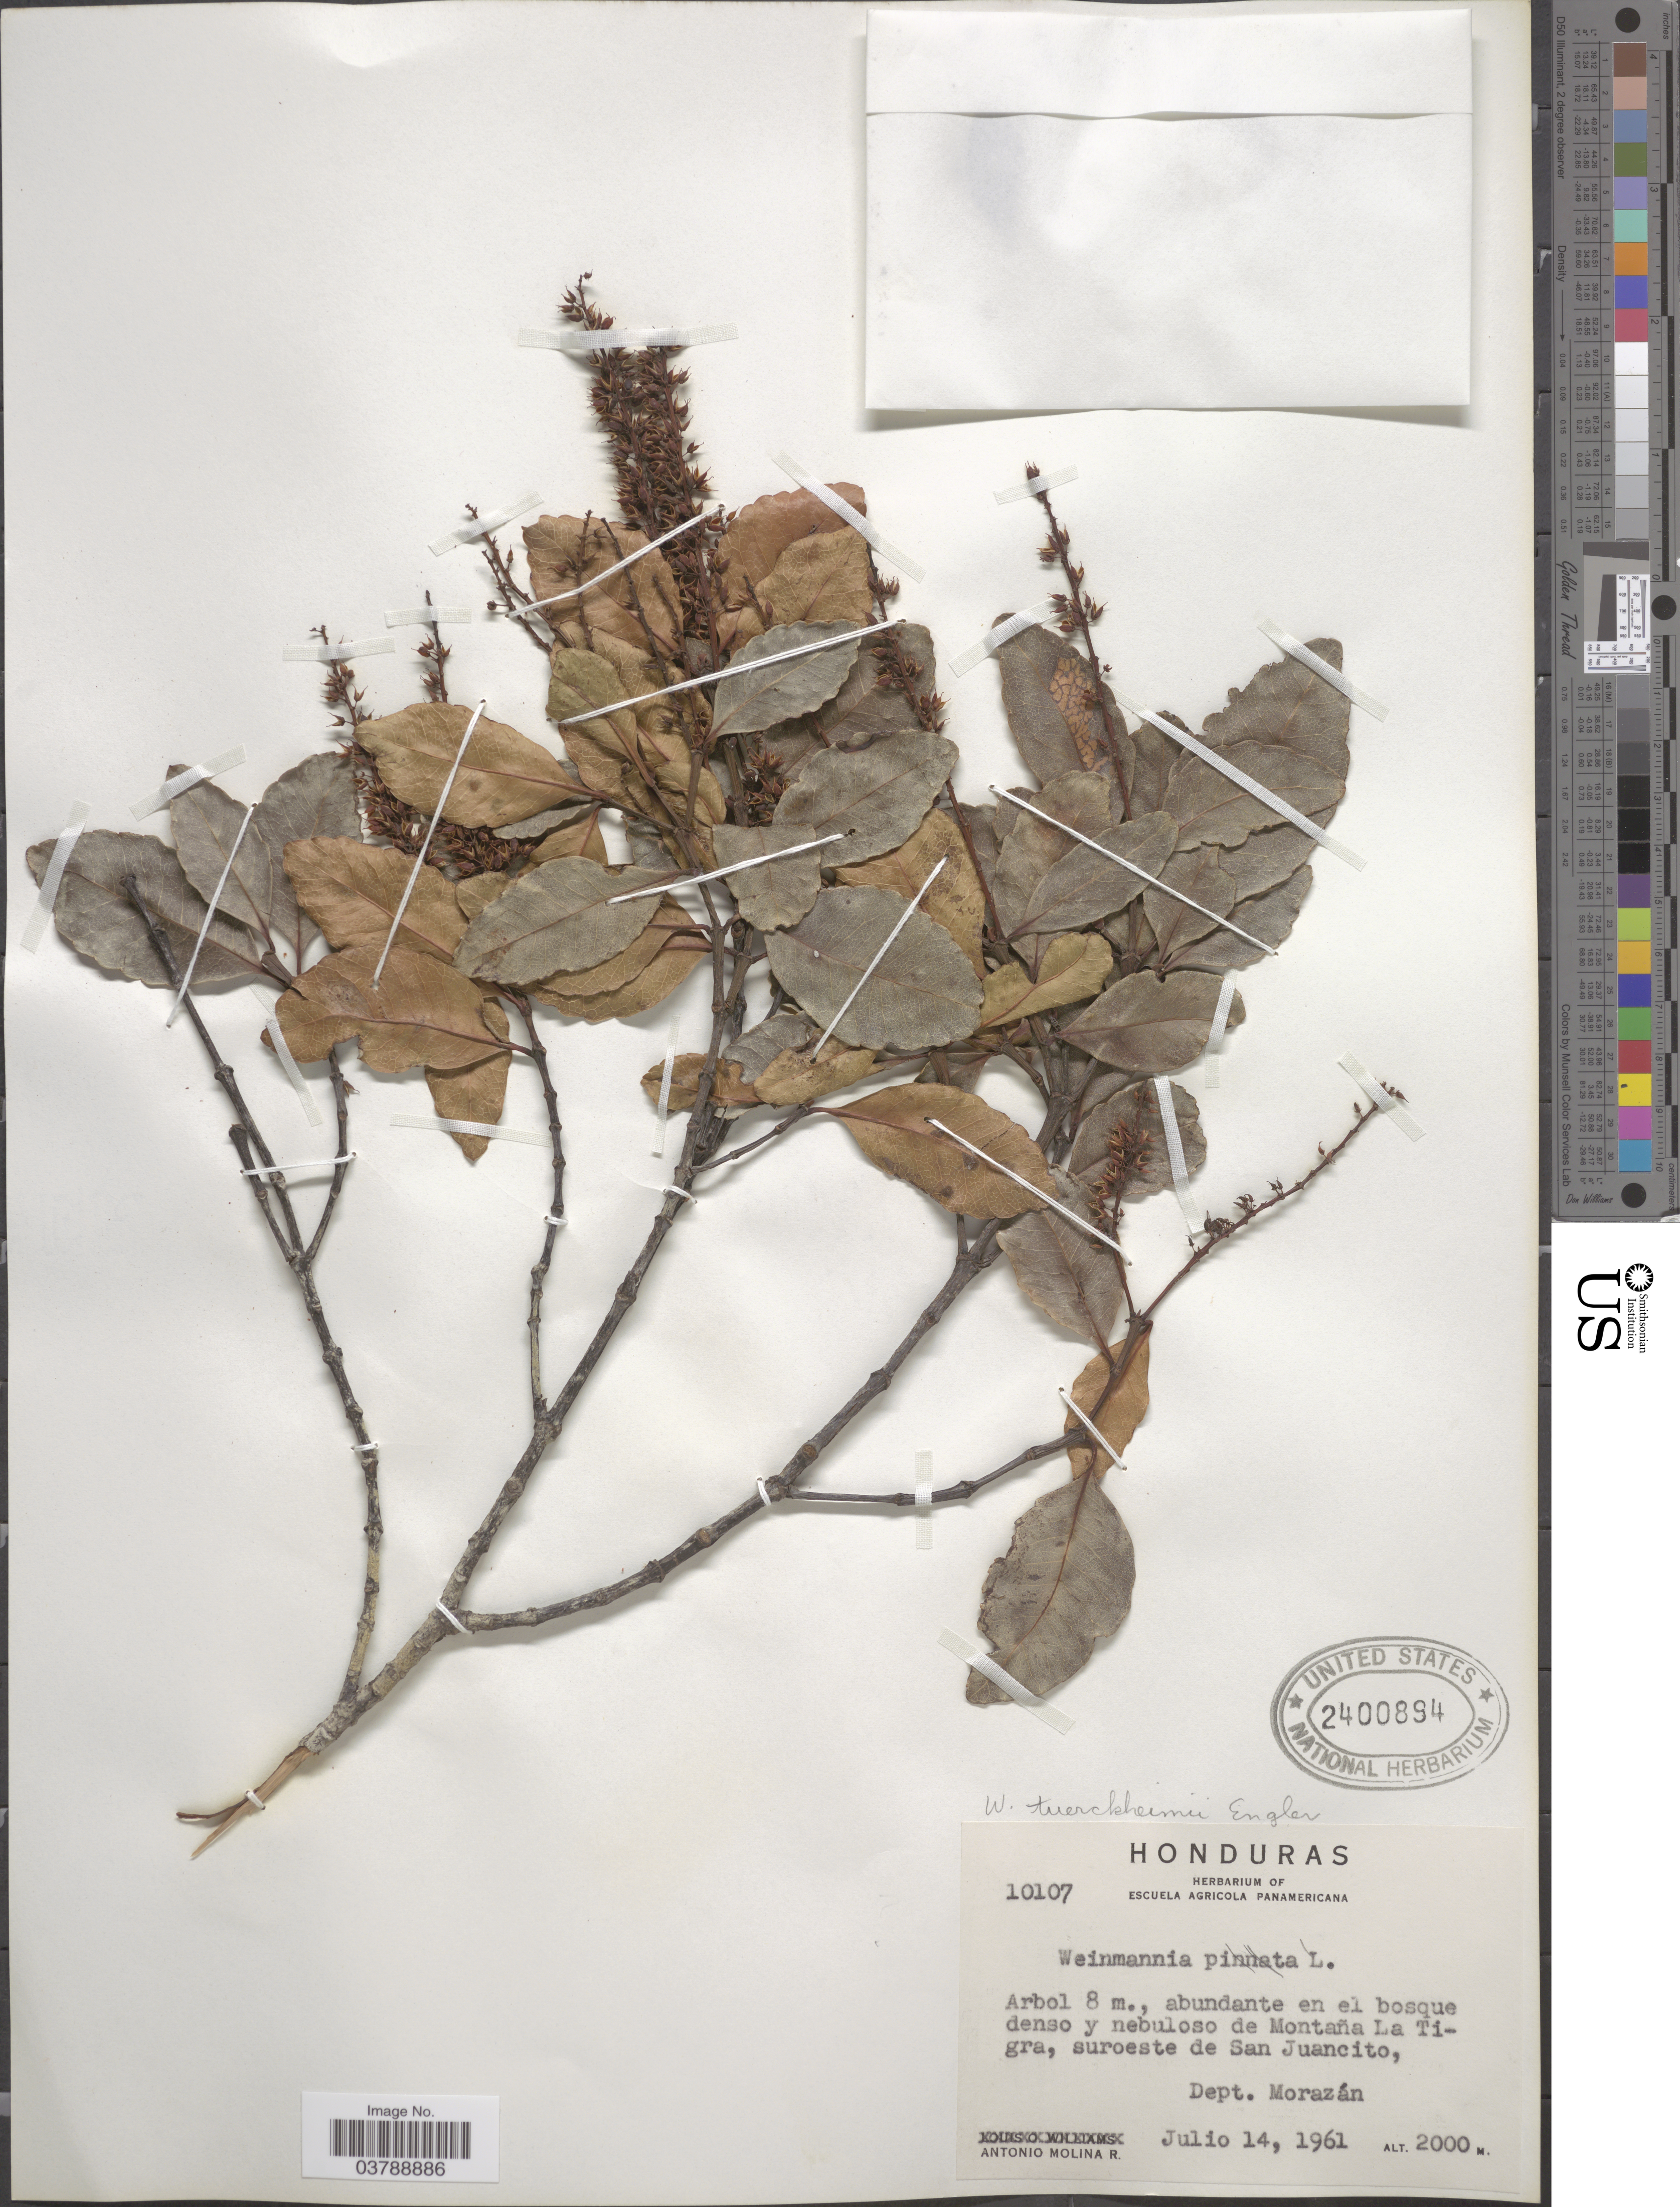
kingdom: Plantae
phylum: Tracheophyta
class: Magnoliopsida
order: Oxalidales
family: Cunoniaceae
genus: Weinmannia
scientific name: Weinmannia tuerckheimeii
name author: Engl.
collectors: A. Molina R.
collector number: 10107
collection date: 1961-07-14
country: Honduras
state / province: Fco. Morazán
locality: Montaña La Tigra, suroeste de San Juancito, Dept. Morazán.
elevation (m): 2000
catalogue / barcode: US 2400894